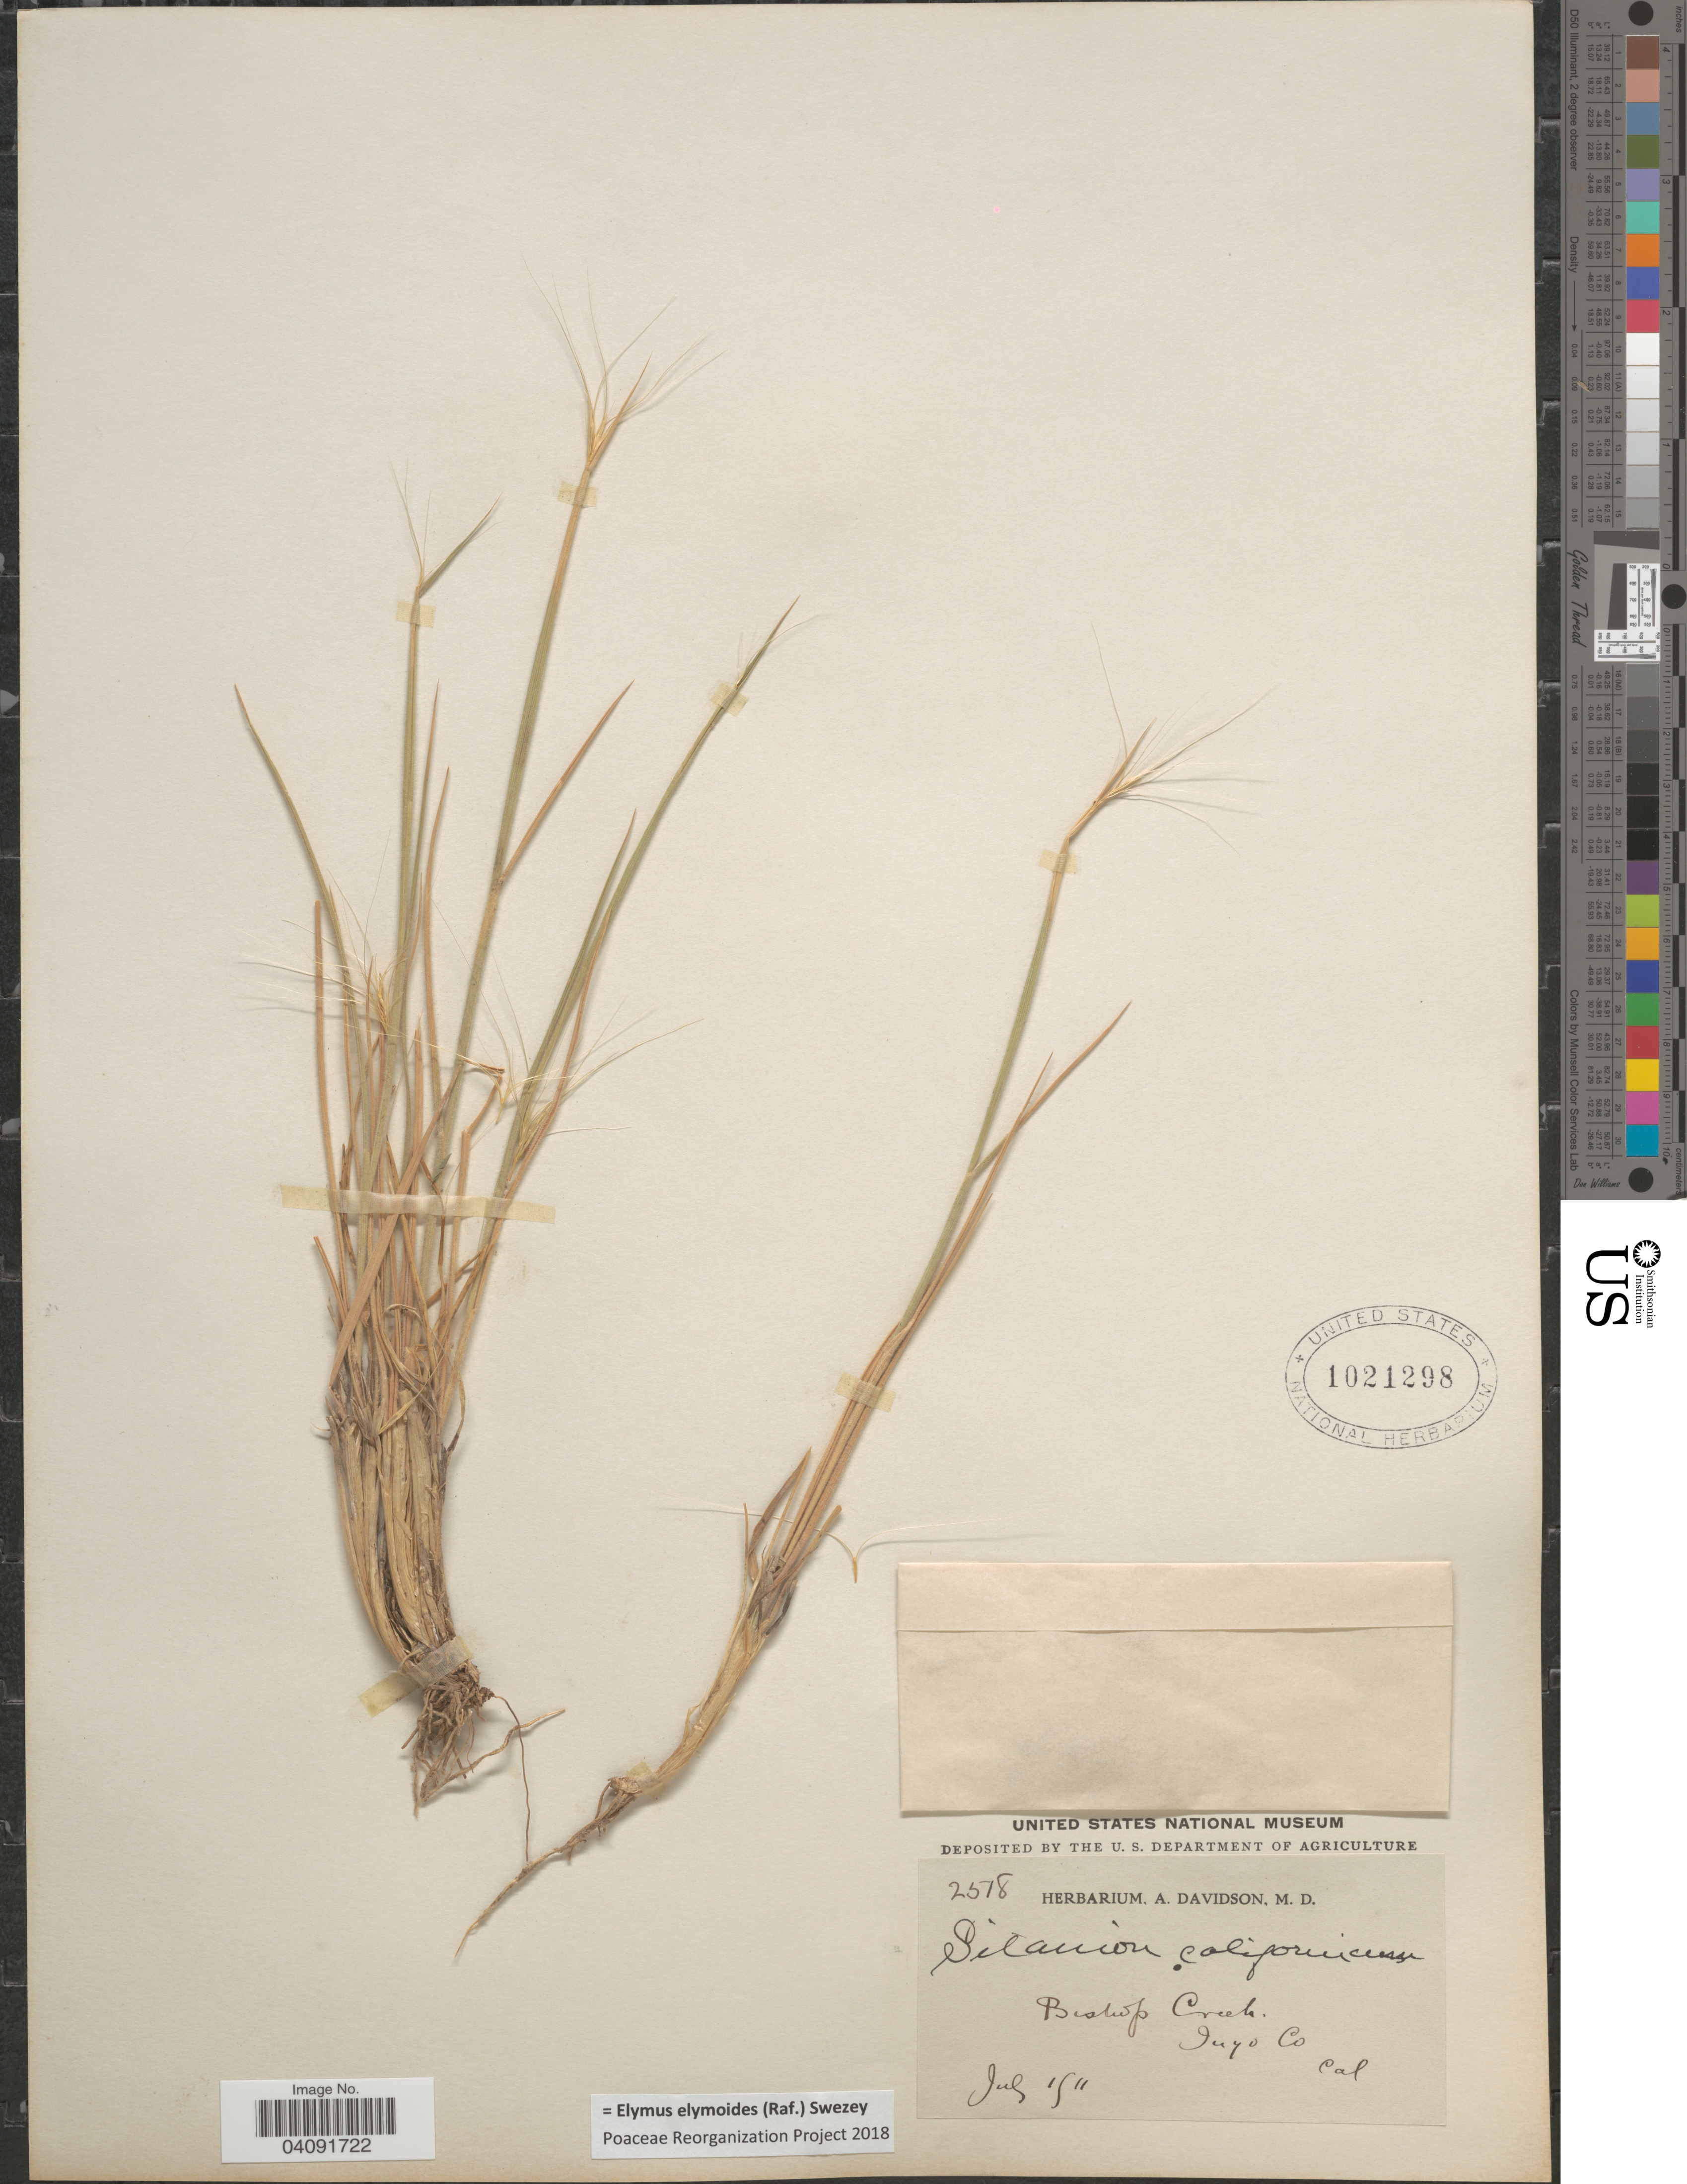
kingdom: Plantae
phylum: Tracheophyta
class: Liliopsida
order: Poales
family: Poaceae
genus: Elymus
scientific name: Elymus elymoides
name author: (Raf.) Swezey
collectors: ex herb. A. Davidson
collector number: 2518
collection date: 1911-07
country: United States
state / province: California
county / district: Inyo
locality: Bishop Creek. Inyo Co.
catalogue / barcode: US 1021298